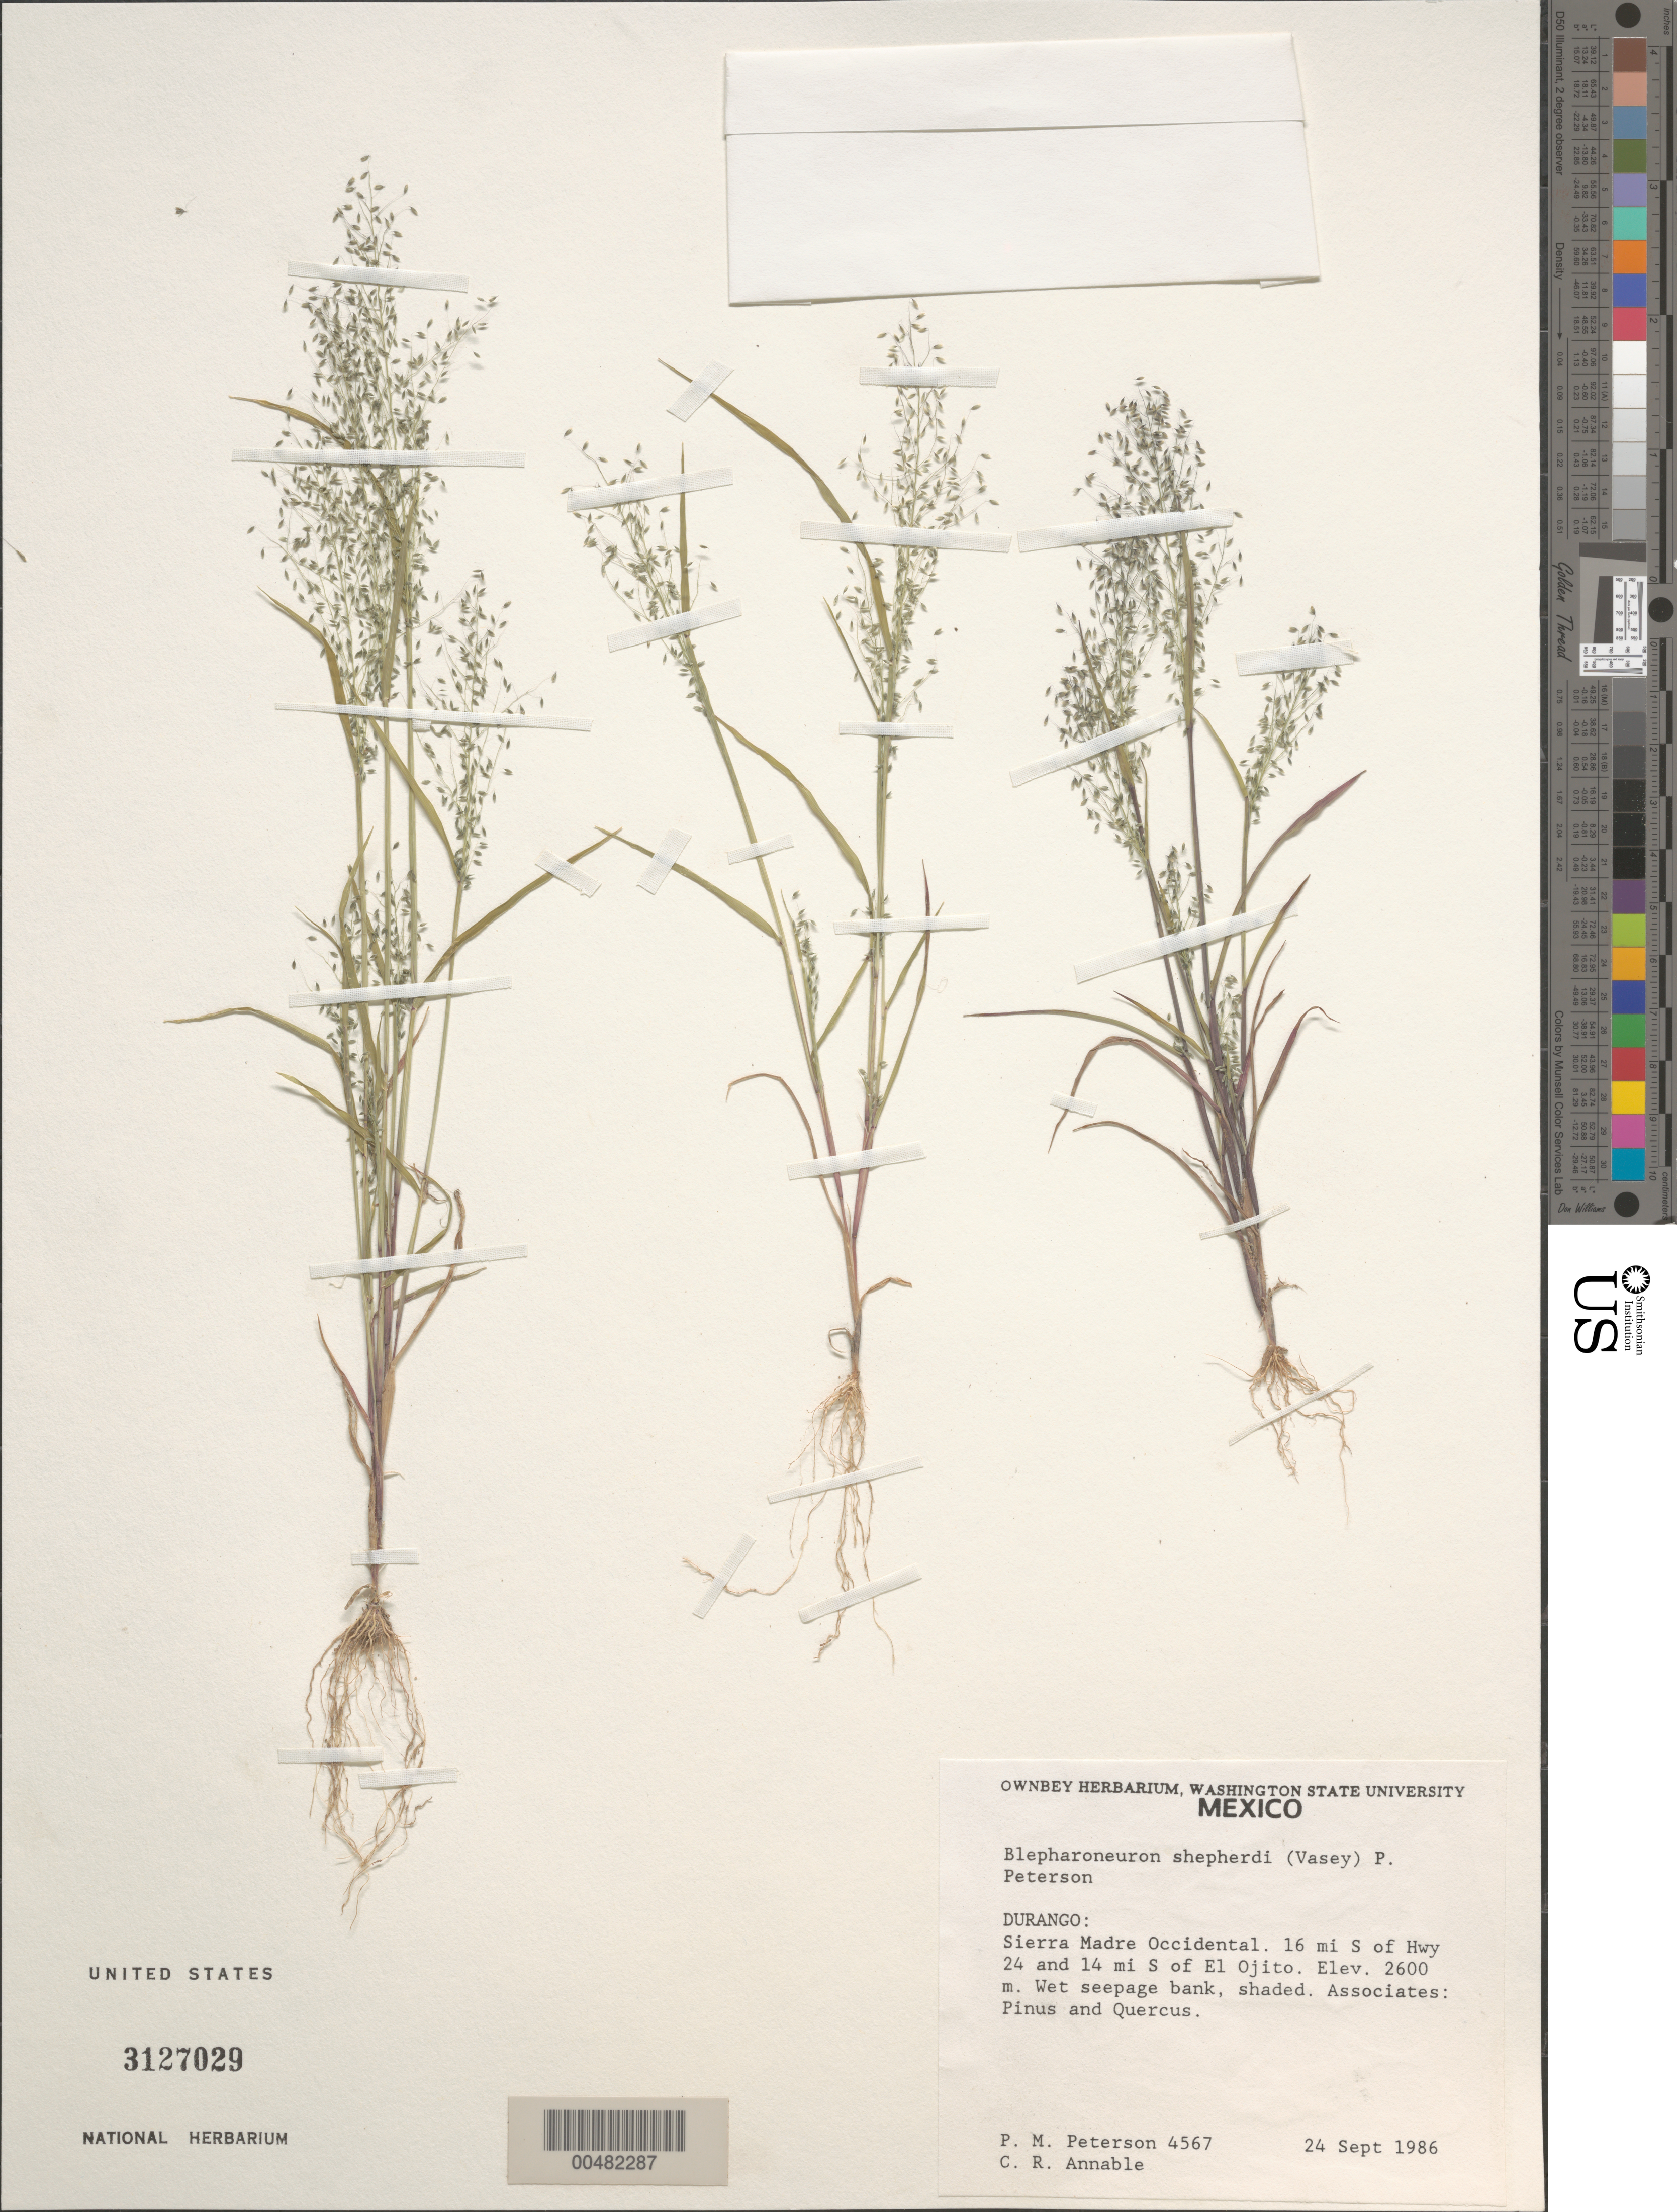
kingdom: Plantae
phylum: Tracheophyta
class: Liliopsida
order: Poales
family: Poaceae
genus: Blepharoneuron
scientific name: Blepharoneuron shepherdii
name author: (Vasey) P.M. Peterson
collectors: P. M. Peterson & C. R. Annable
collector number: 4567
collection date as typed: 24 Sep 1986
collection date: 1986-09-24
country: Mexico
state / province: Durango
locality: Sierra Madre Occidental, 16 mi S of Hwy 24 and 14 mi S of El Ojito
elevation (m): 2600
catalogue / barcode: US 3127029